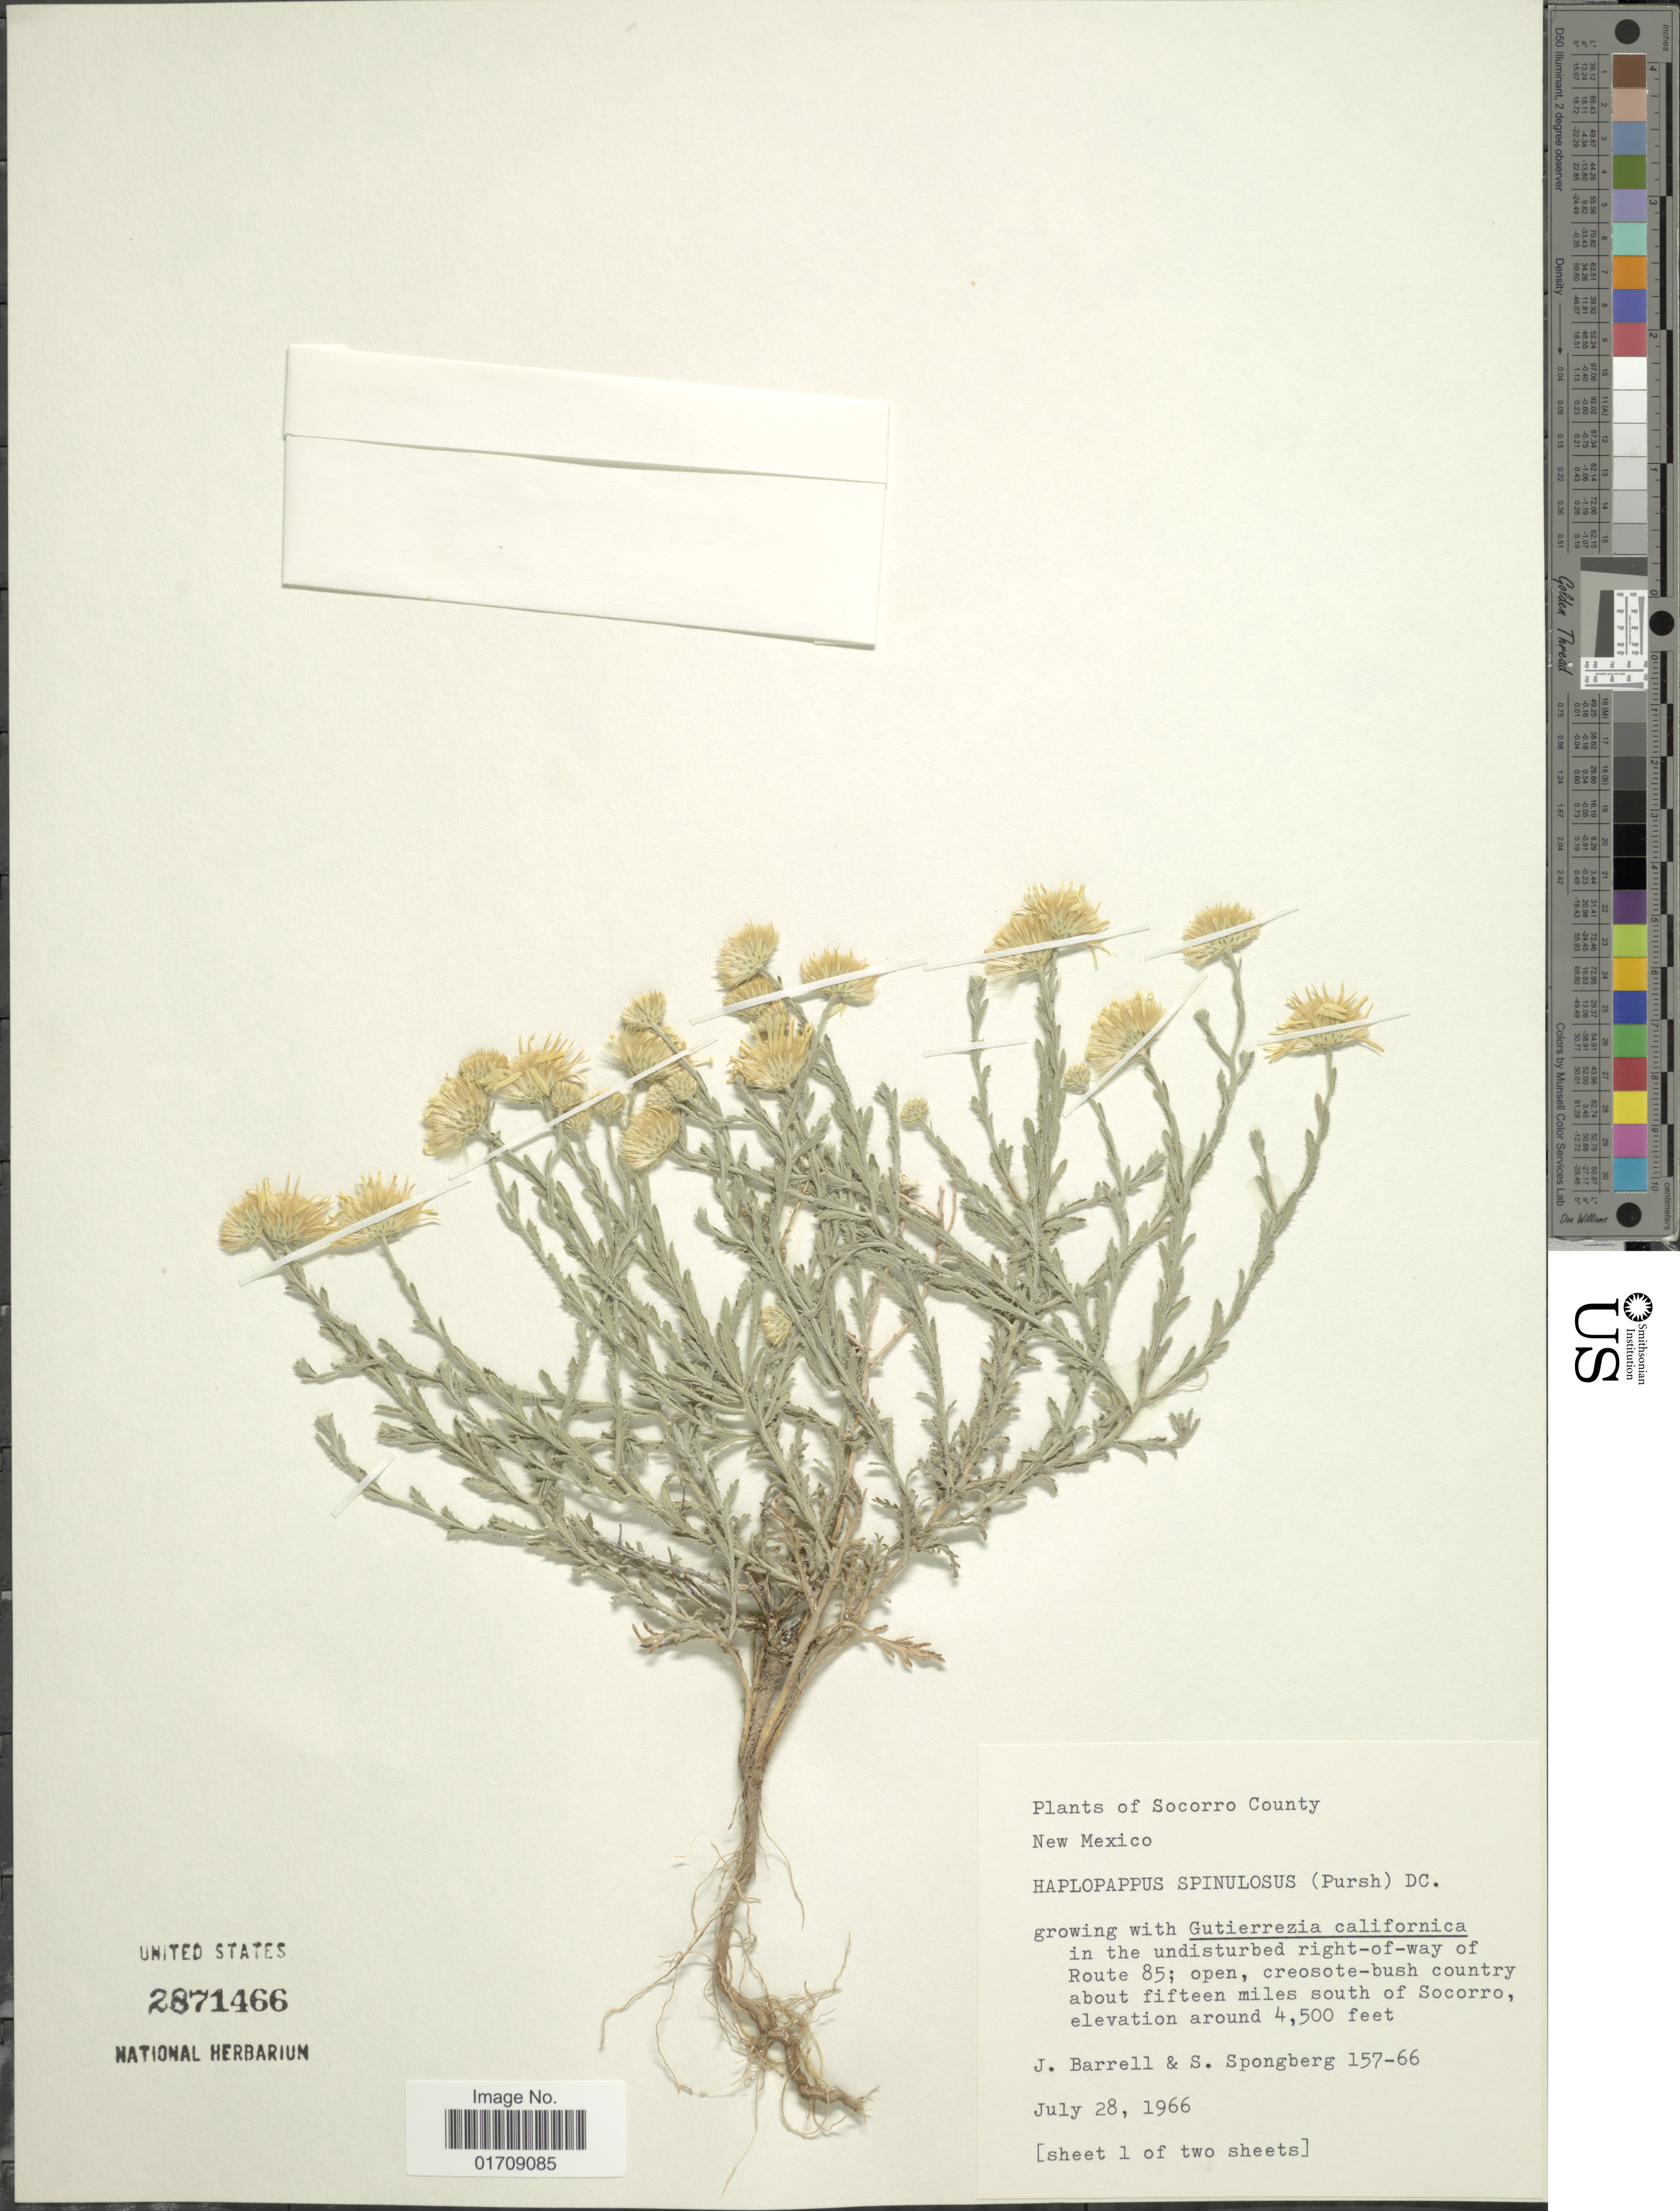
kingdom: Plantae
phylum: Tracheophyta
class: Magnoliopsida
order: Asterales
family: Asteraceae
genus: Machaeranthera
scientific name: Machaeranthera pinnata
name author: (Nutt.) Shinners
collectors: J. Barrell & S. A.Spongberg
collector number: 157-66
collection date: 1966-07-28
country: United States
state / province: New Mexico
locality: Socorro County, Route 85, about fifteen miles south of Socorro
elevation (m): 1372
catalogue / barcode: US 2871466